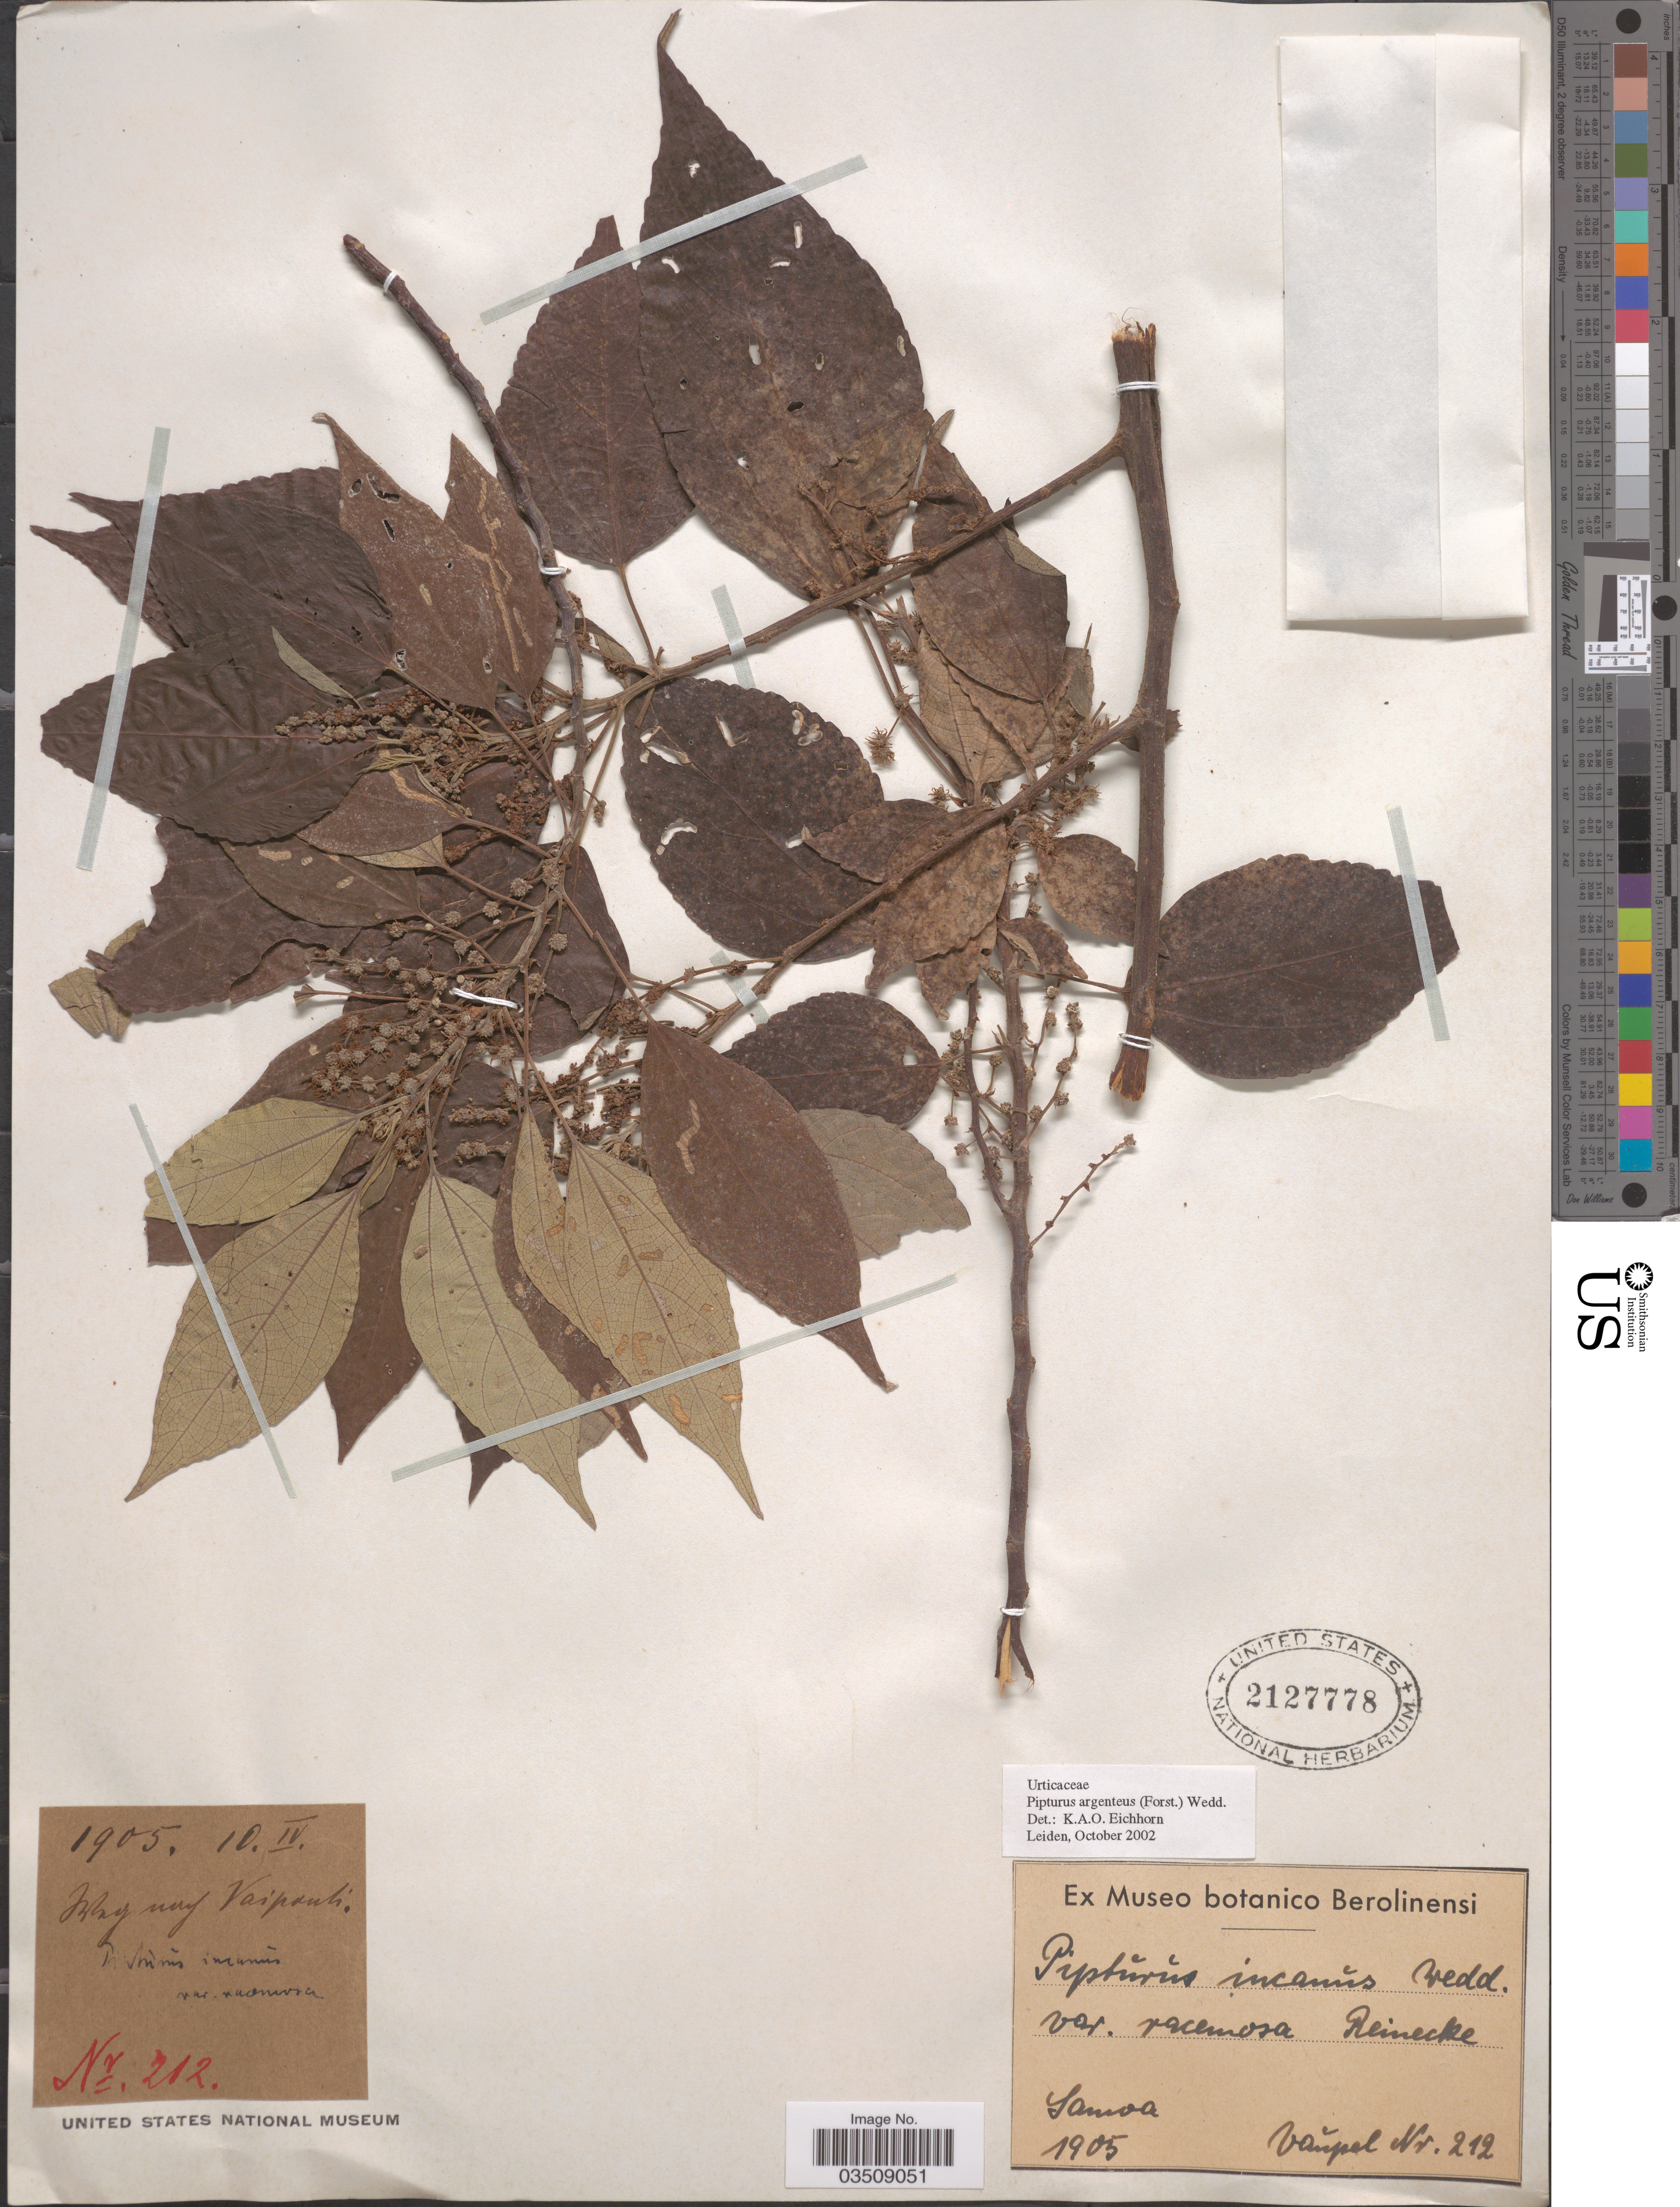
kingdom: Plantae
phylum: Tracheophyta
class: Magnoliopsida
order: Rosales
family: Urticaceae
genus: Pipturus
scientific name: Pipturus argenteus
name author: (G. Forst.) Wedd.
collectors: Vaupel, --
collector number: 212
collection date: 1905-04-10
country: Samoa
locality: Samoa. Blay ung Vaipanti. [interpreted]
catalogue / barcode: US 2127778